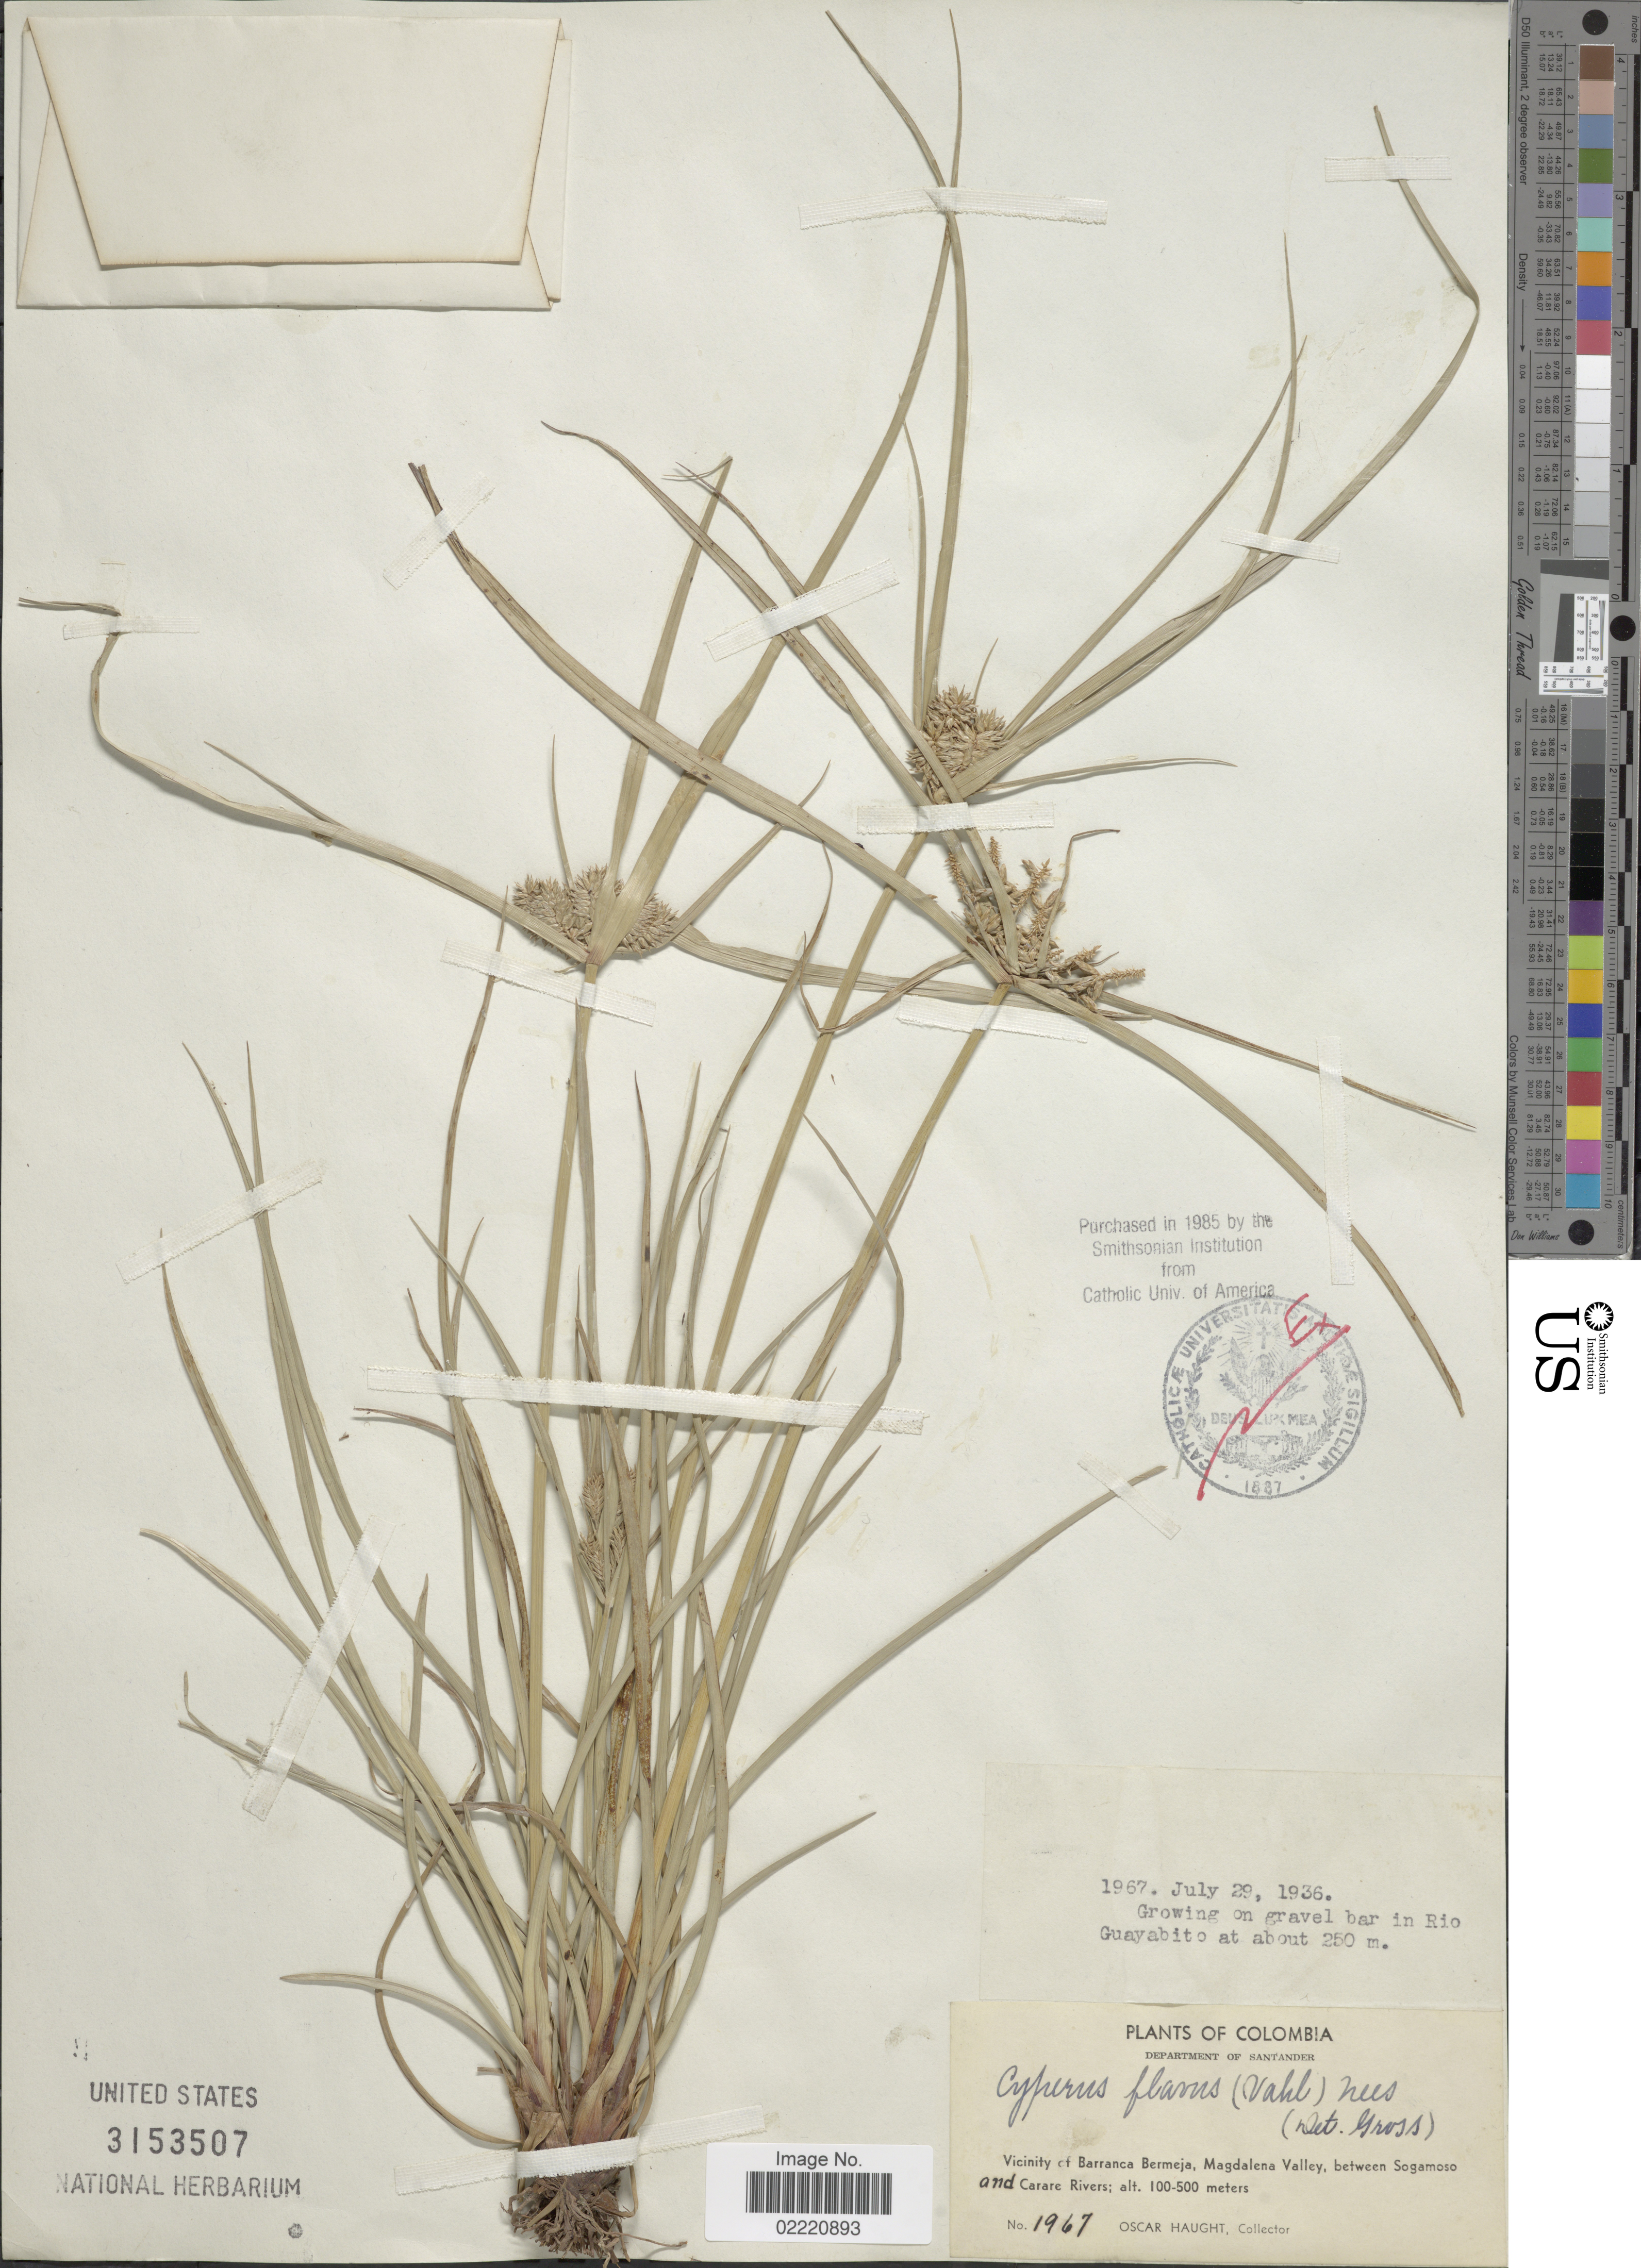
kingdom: Plantae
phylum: Tracheophyta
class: Liliopsida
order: Poales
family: Cyperaceae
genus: Cyperus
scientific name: Cyperus aggregatus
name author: (Willd.) Endl.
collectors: O. L. Haught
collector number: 1967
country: Colombia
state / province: Santander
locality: Vicinity of Barranca Bermeja, Magdalena Valley, between Sogamoso and Carare Rivers.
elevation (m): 100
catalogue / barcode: US 3153507